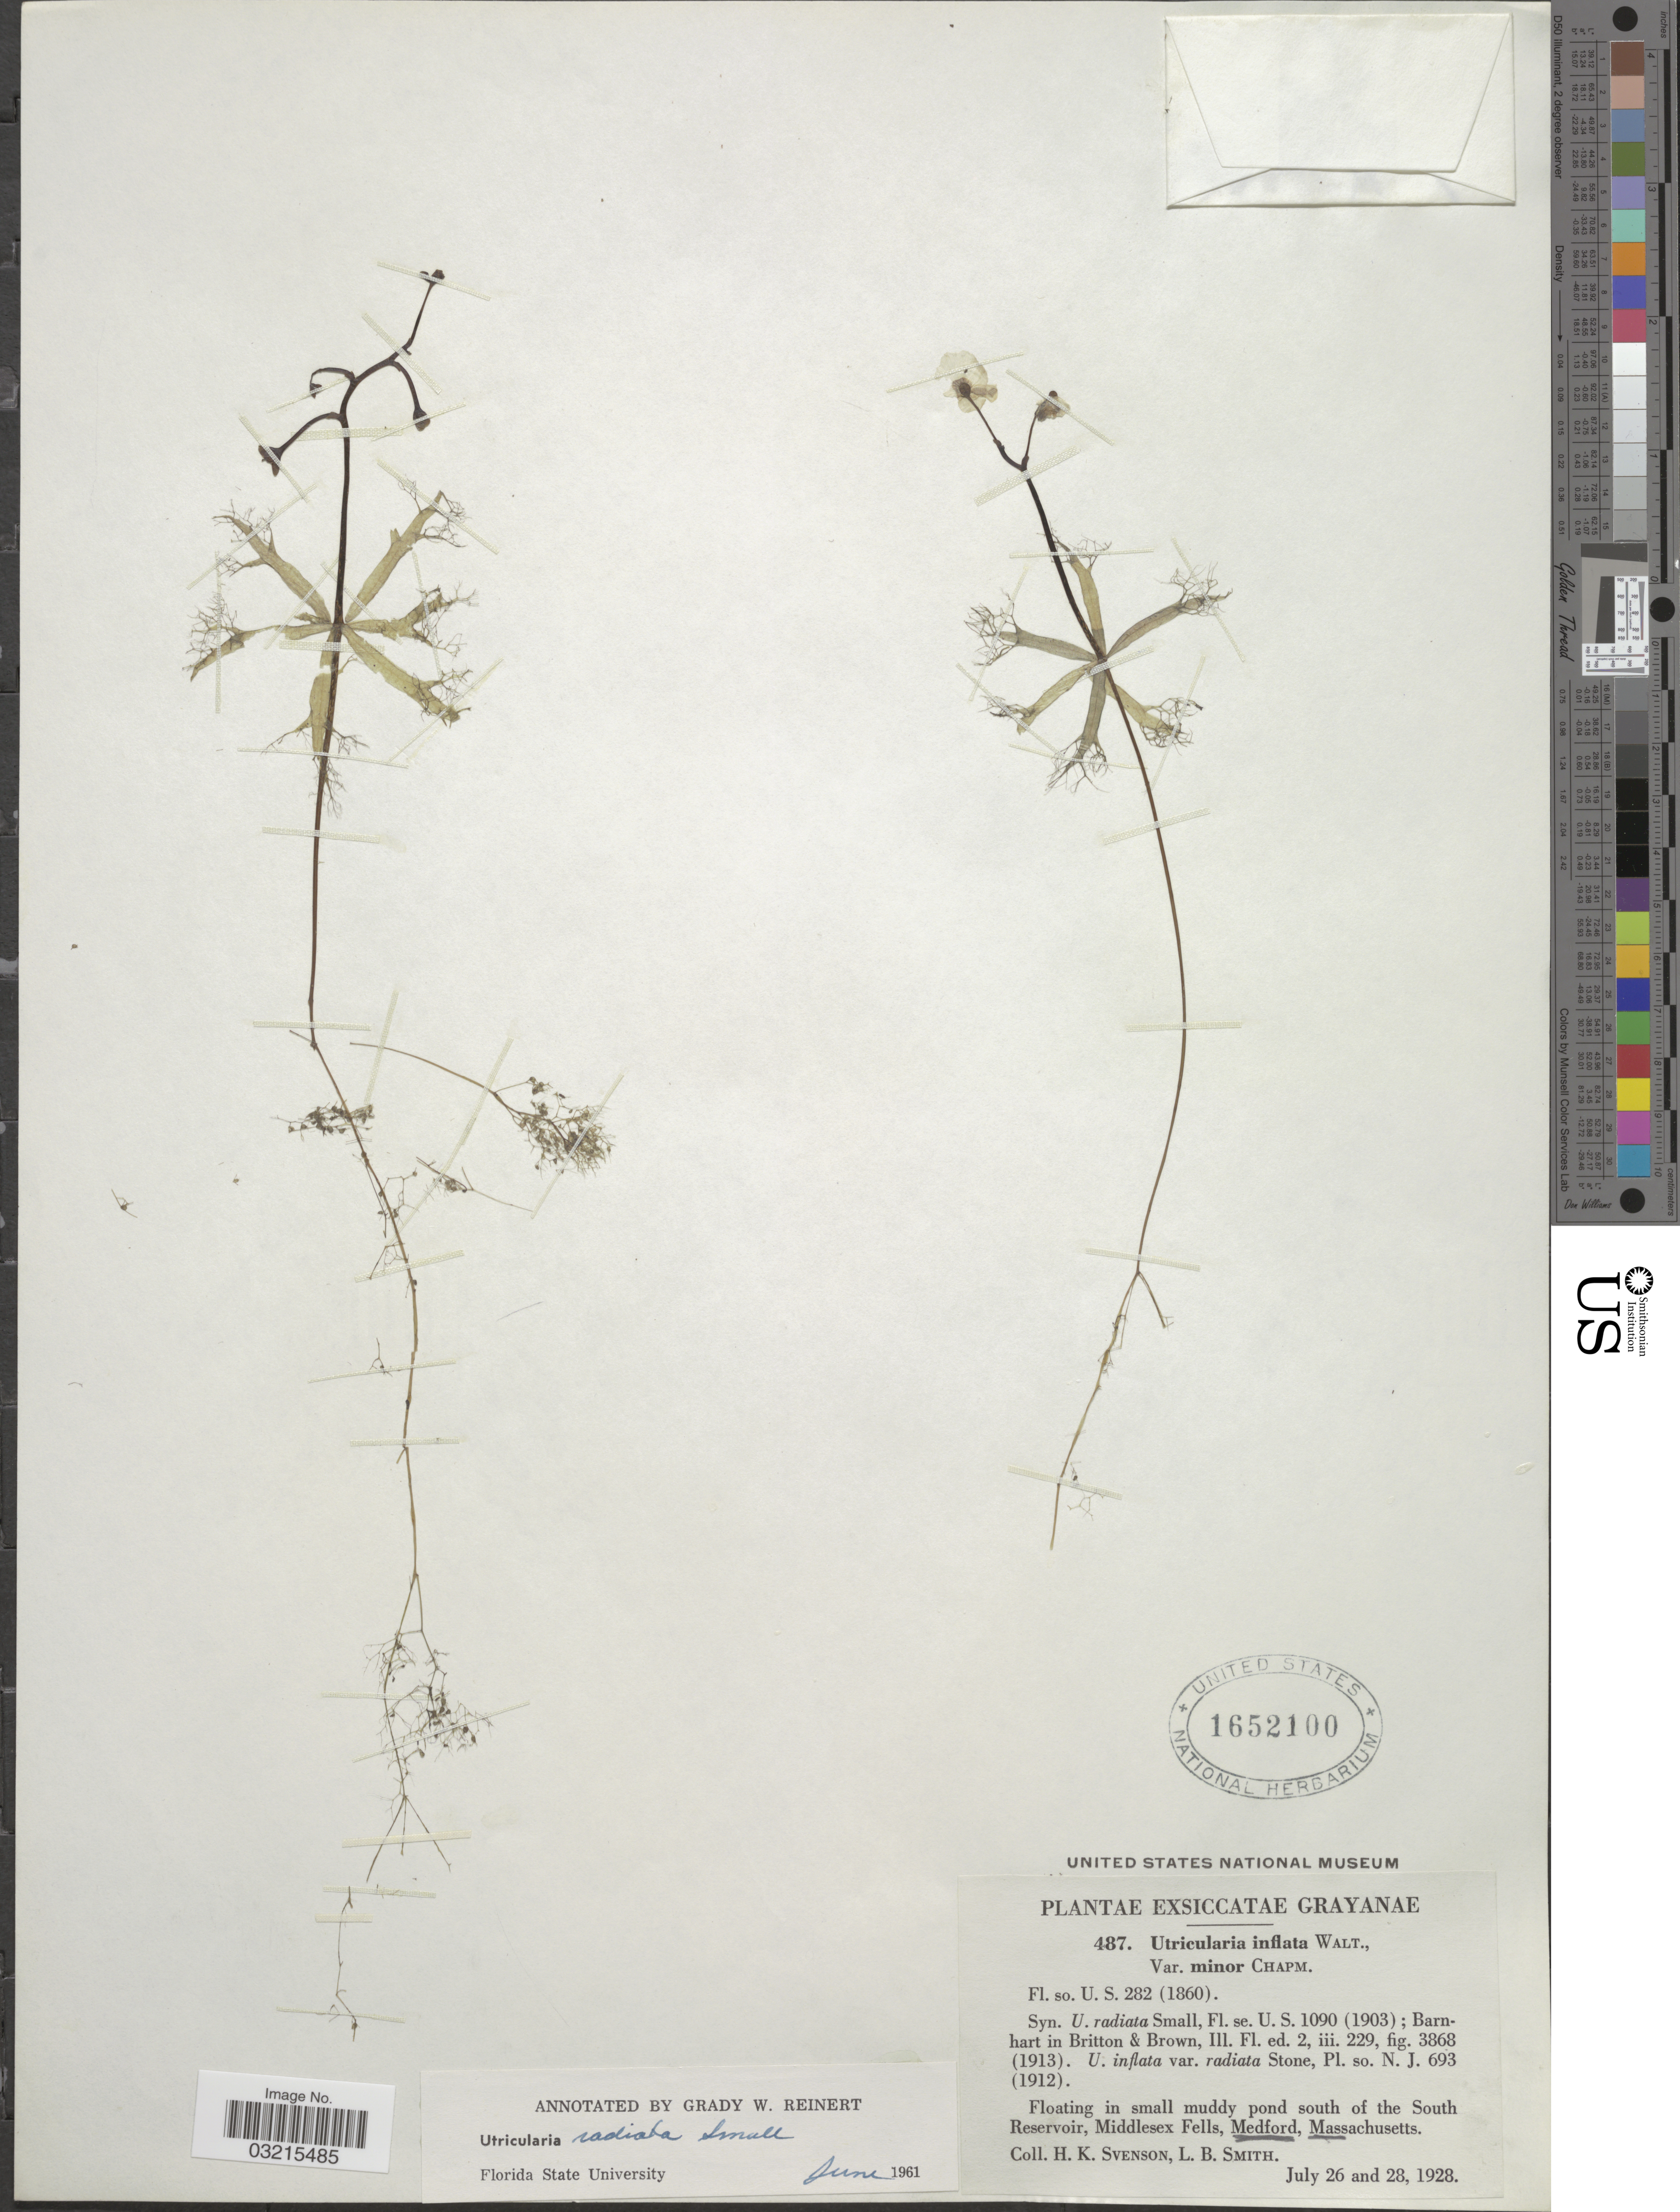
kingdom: Plantae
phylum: Tracheophyta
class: Magnoliopsida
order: Lamiales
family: Lentibulariaceae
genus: Utricularia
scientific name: Utricularia radiata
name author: Small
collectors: H. K. Svenson & L. Smith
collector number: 487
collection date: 1928-07-26/1928-07-28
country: United States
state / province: Massachusetts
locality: Floating in small muddy pond south of the South Reservoir, Middlesex Fells, Medford, Massachusetts.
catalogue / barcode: US 1652100